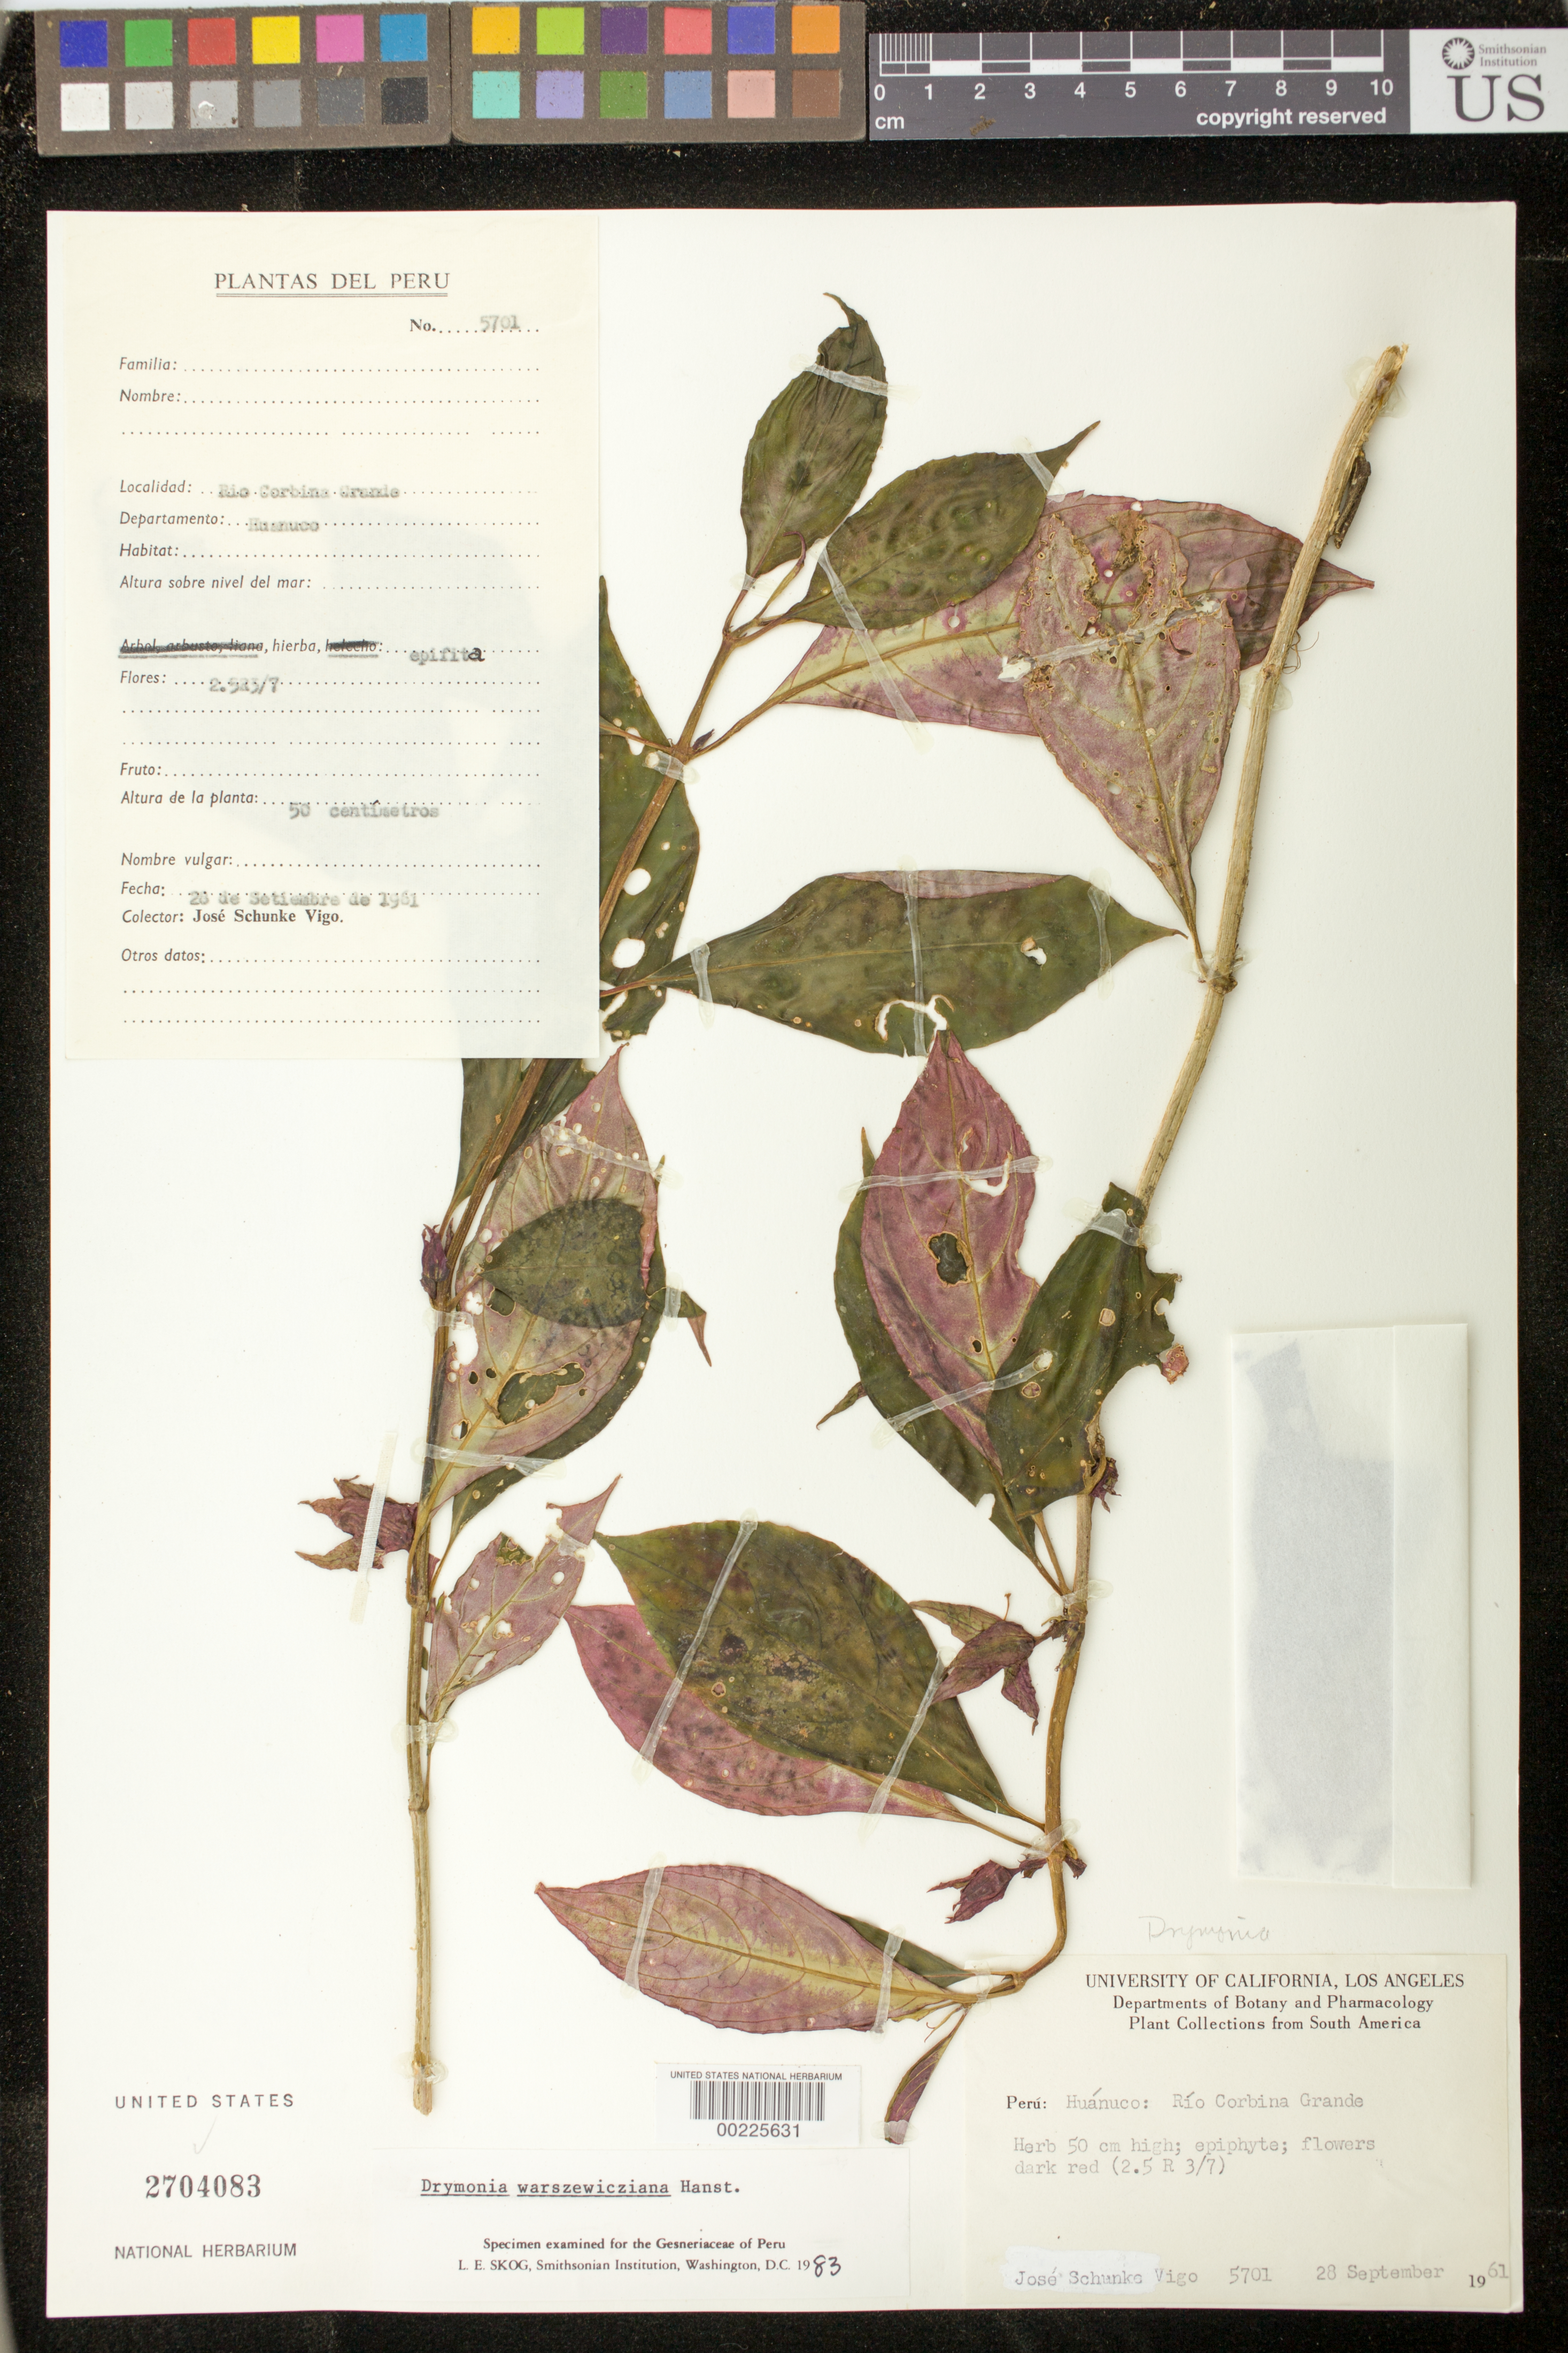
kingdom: Plantae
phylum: Tracheophyta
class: Magnoliopsida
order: Lamiales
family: Gesneriaceae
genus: Drymonia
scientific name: Drymonia warszewicziana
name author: Hanst.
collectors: J. Schunke Vigo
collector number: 5701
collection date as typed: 28 Sep 1961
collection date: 1961-09-28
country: Peru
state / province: Huánuco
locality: Vic. of Tingo Maria, Rio Cordina Grande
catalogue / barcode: US 2704083